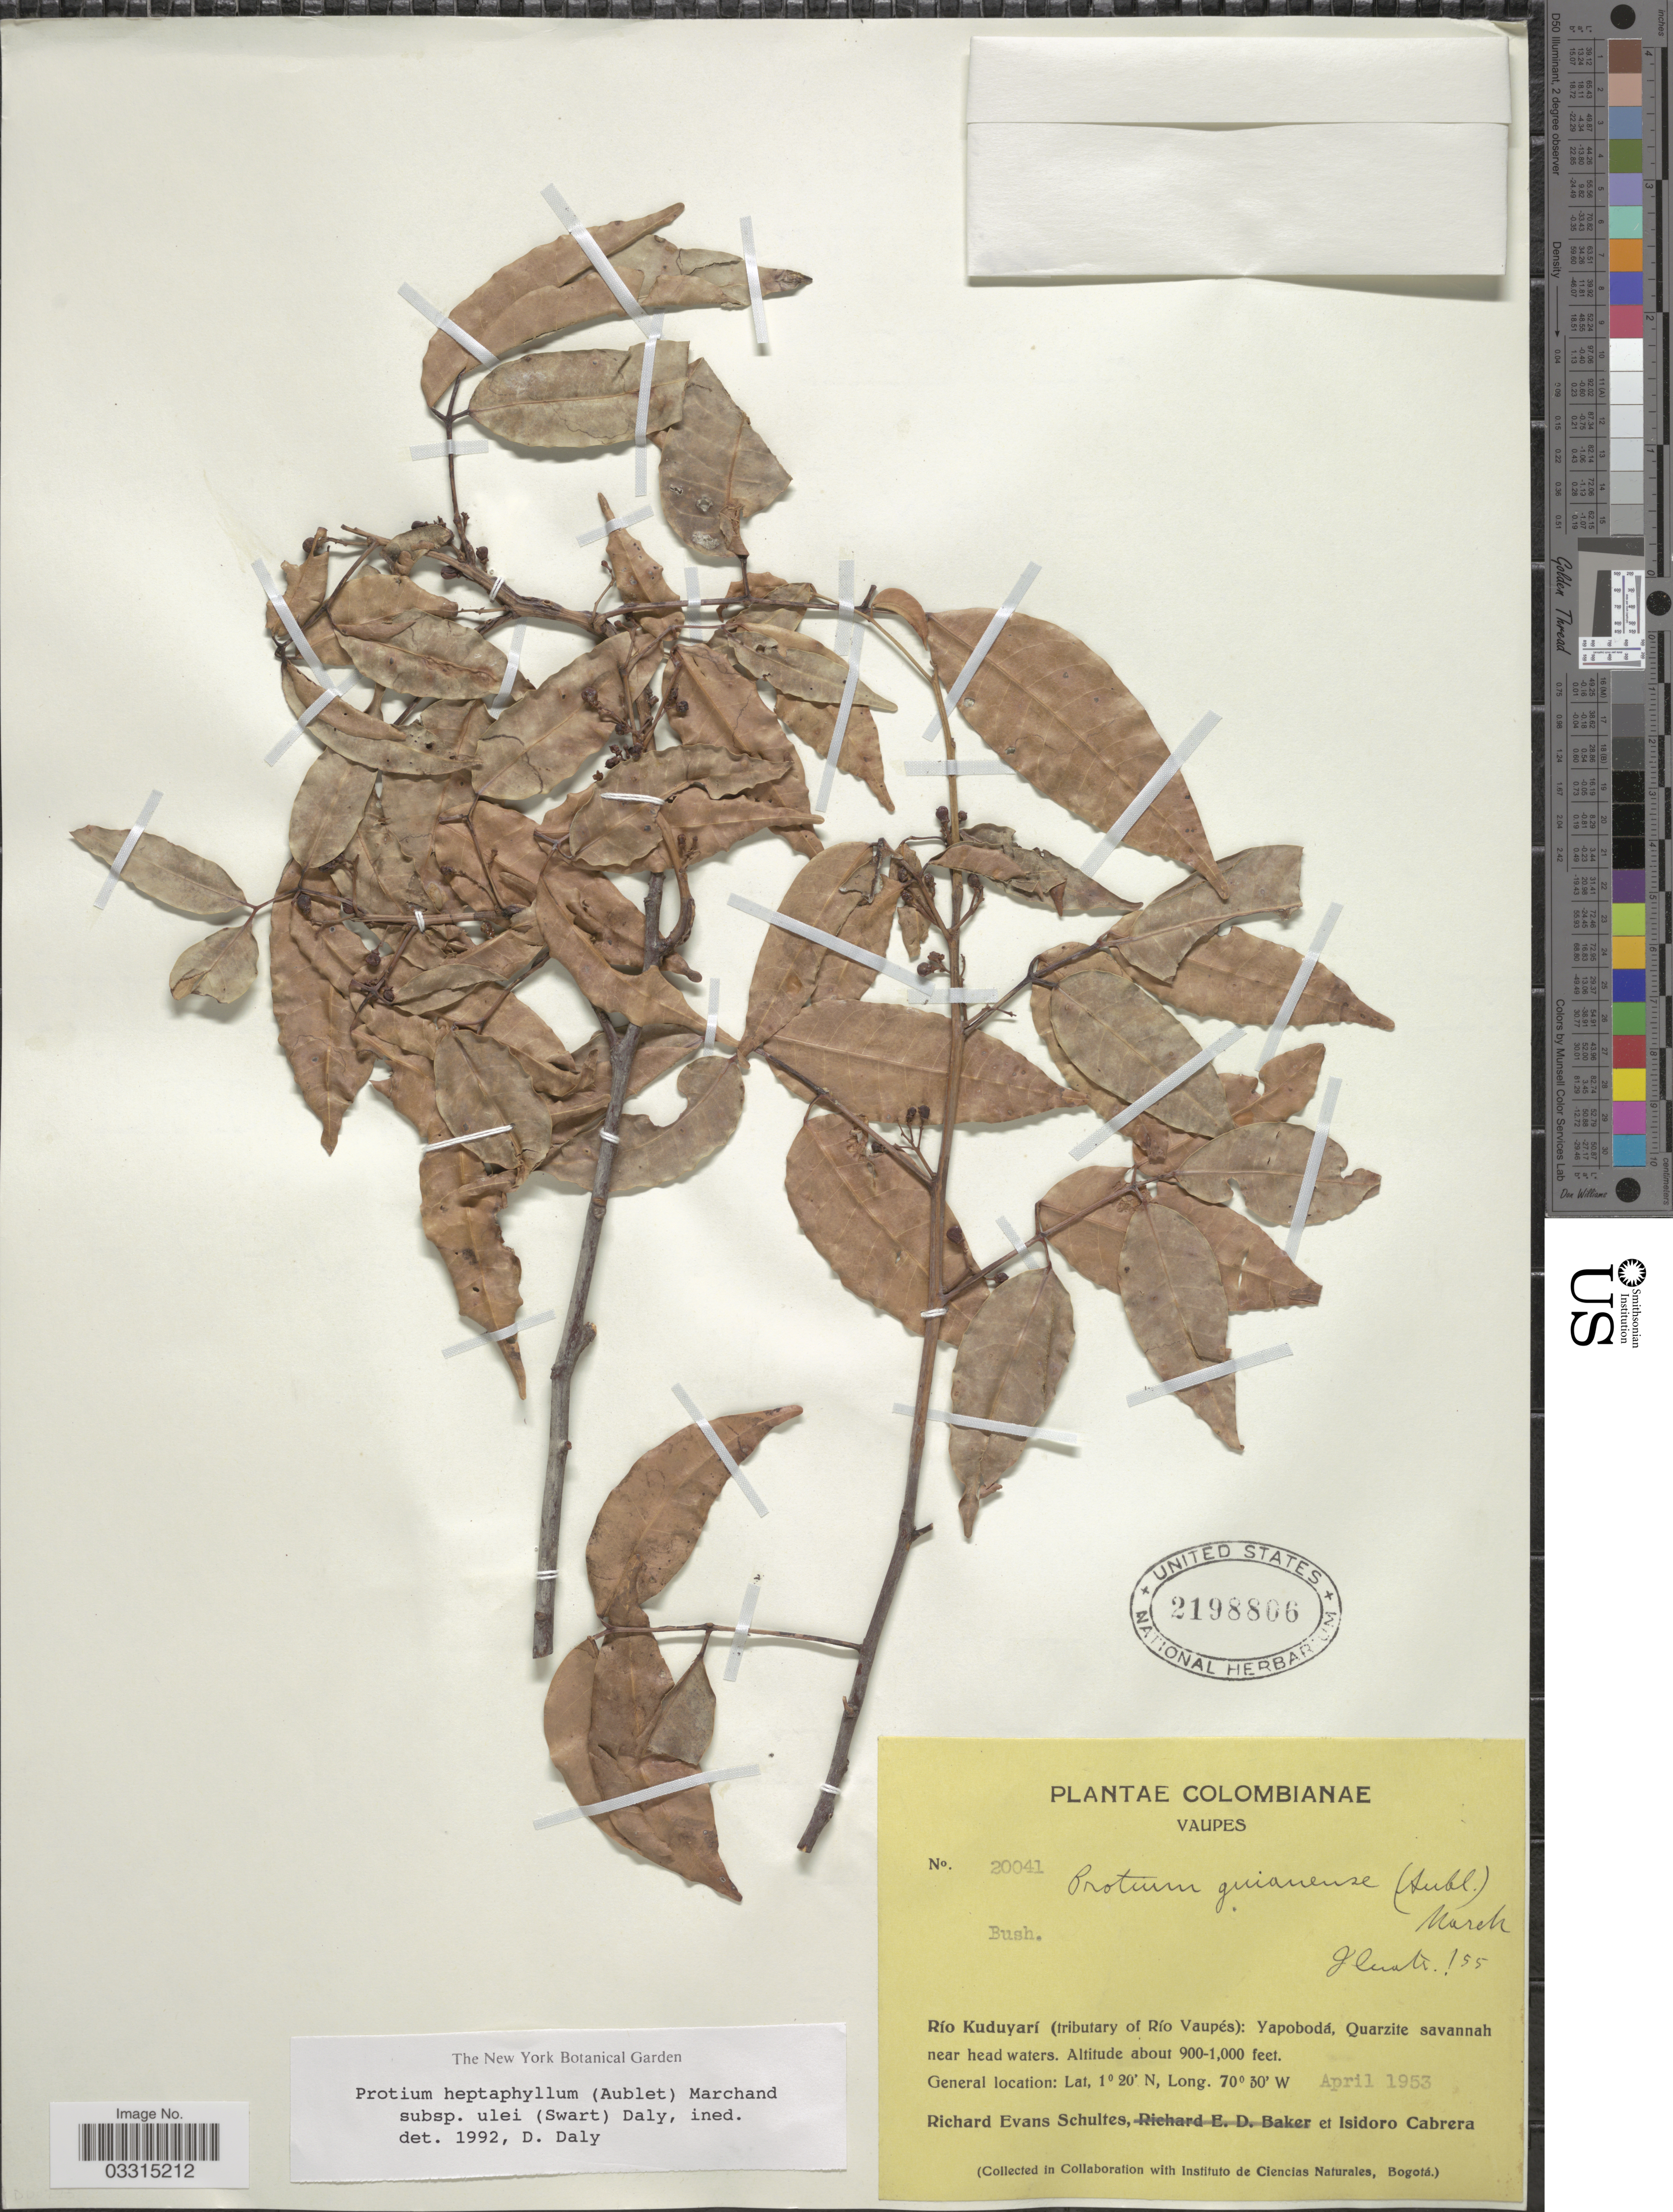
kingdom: Plantae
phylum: Tracheophyta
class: Magnoliopsida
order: Sapindales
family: Burseraceae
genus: Protium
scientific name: Protium heptaphyllum subsp. ulei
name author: (Swart) Daly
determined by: Daly, Douglas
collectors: R. E. Schultes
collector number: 20041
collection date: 1953-04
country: Colombia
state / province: Vaupés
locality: Río Kuduyarí (tributary of Río Vaupés): Yapobodá, Quarzite savannah near head waters.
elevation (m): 274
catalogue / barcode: US 2198806